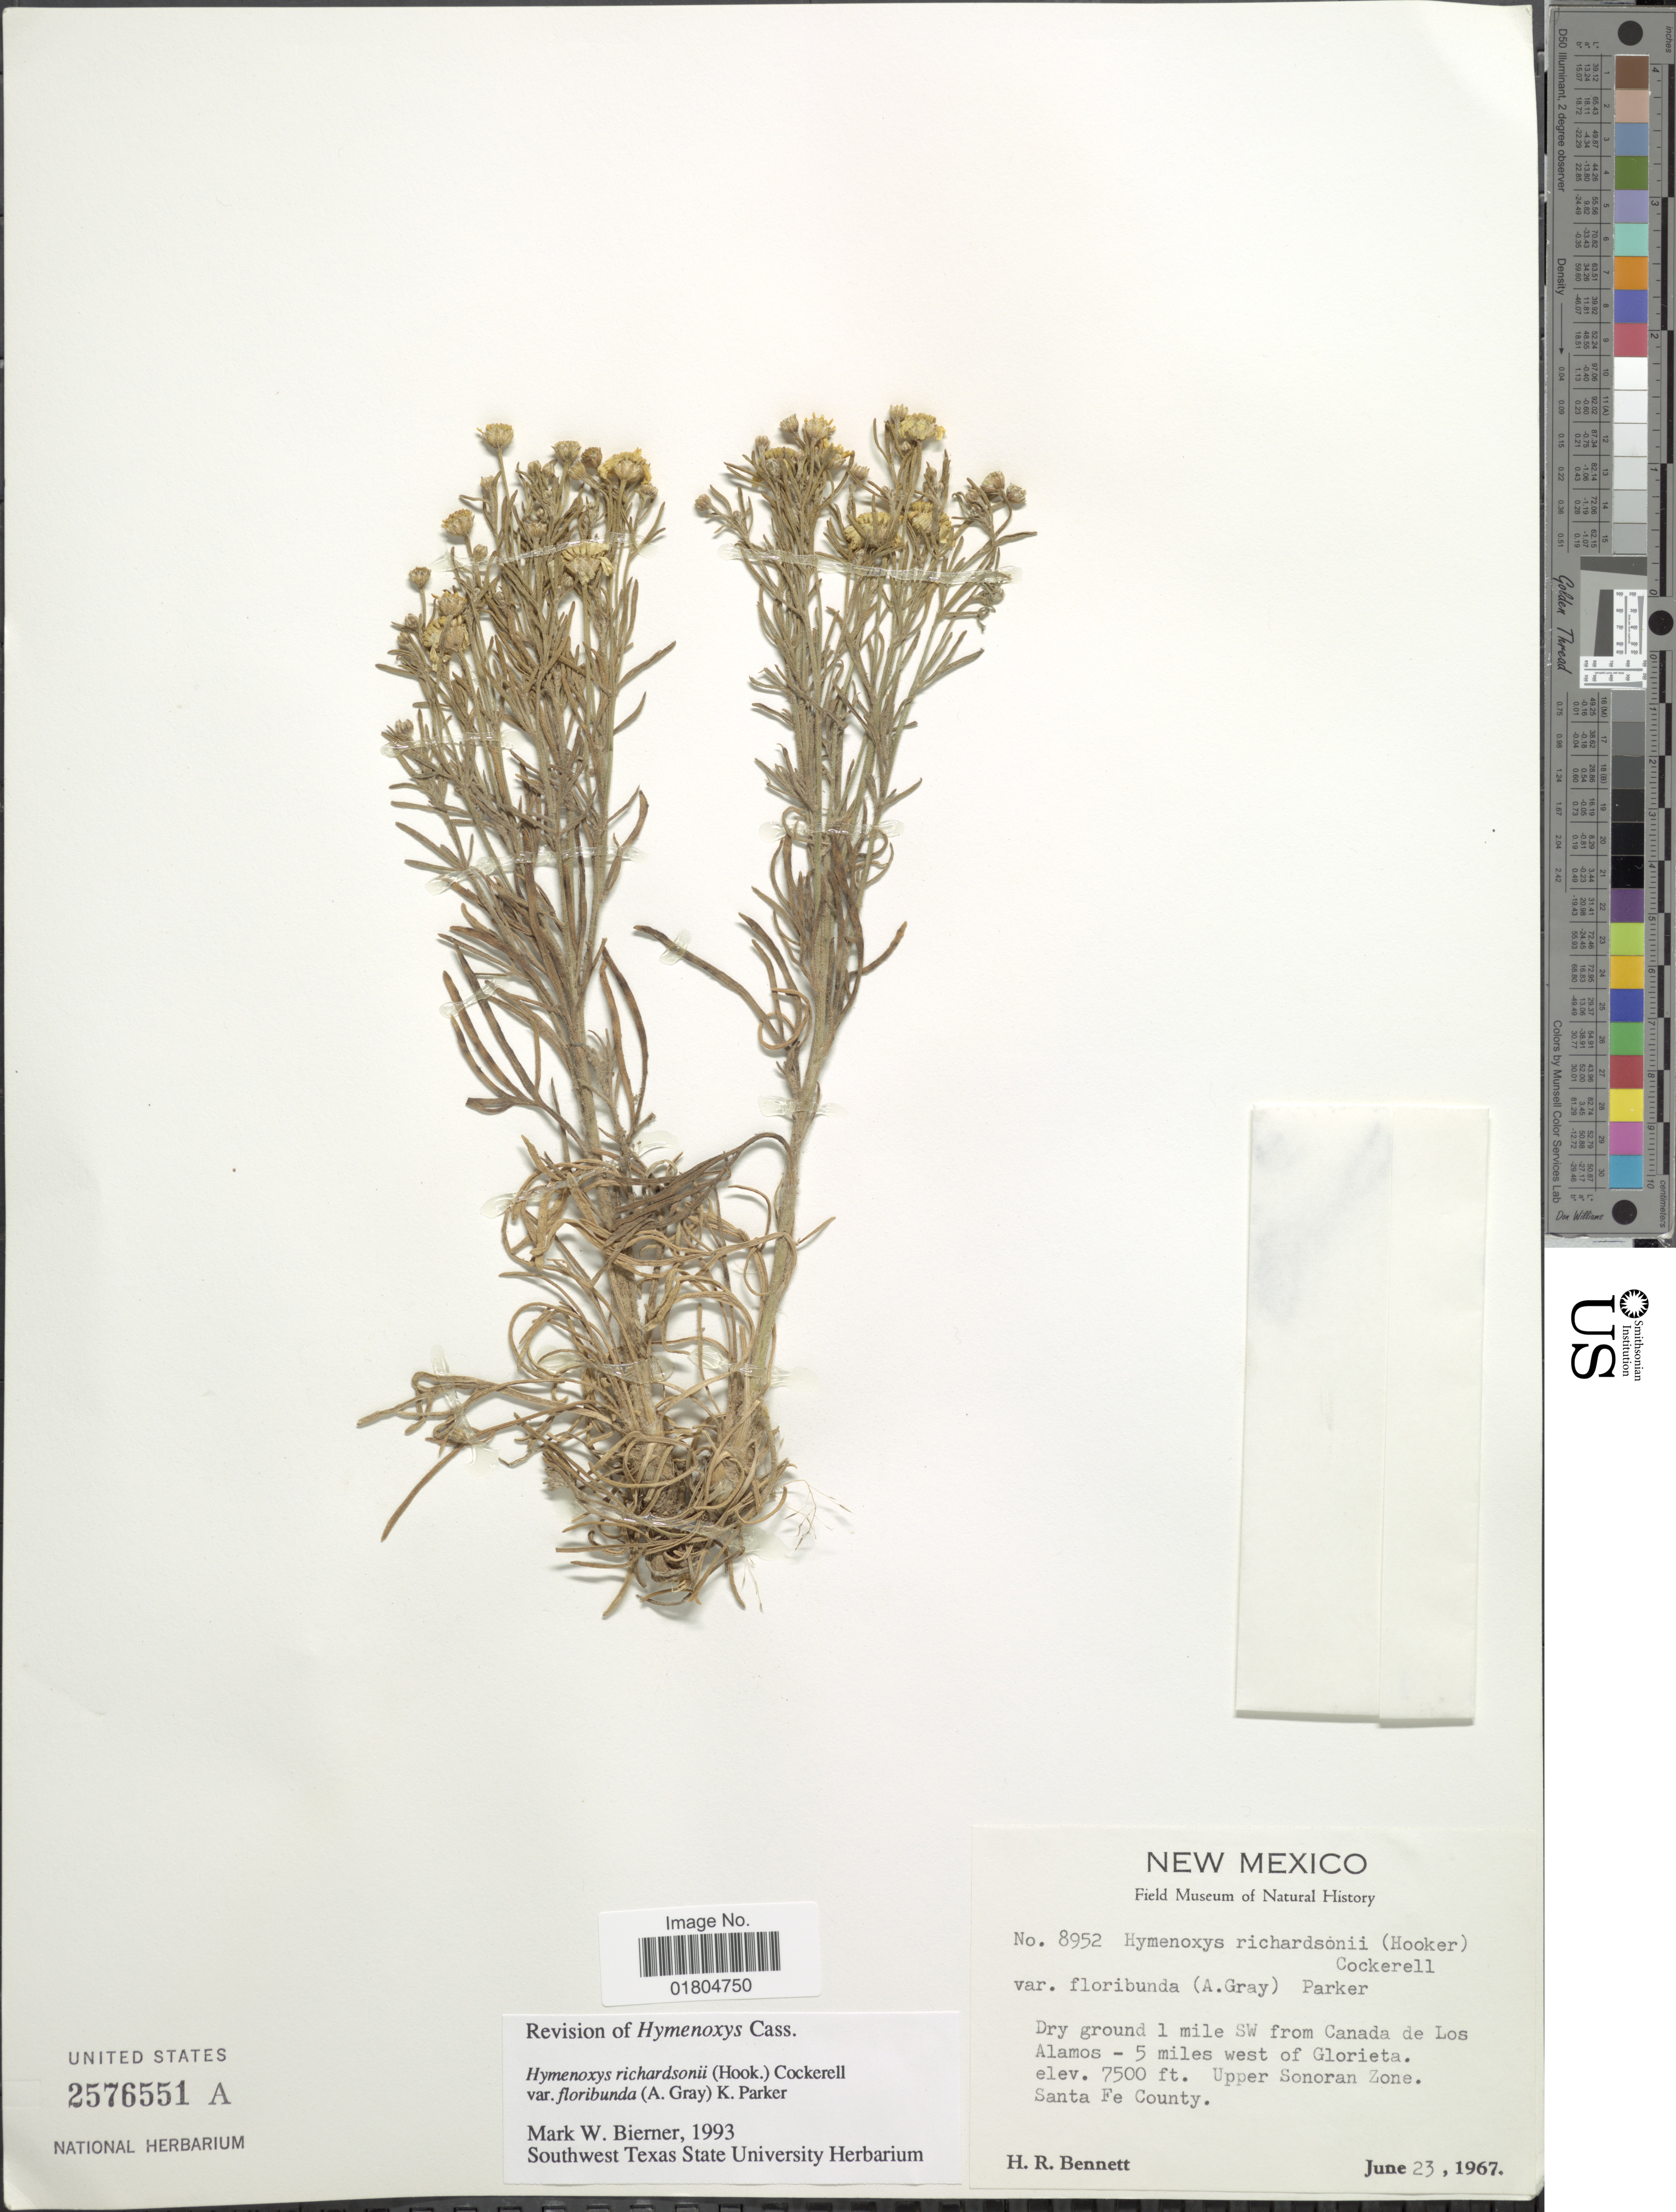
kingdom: Plantae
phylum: Tracheophyta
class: Magnoliopsida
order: Asterales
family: Asteraceae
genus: Hymenoxys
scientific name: Hymenoxys richardsonii var. floribunda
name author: (A. Gray) K.F. Parker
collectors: H. R. Bennett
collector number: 8952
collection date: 1967-06-23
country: United States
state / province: New Mexico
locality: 1 mile SW from Canada de Los Alamos - 5 miles west of Glorieta. Upper Sonoran Zone. Santa Fe County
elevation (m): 2286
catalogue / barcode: US 2576551A